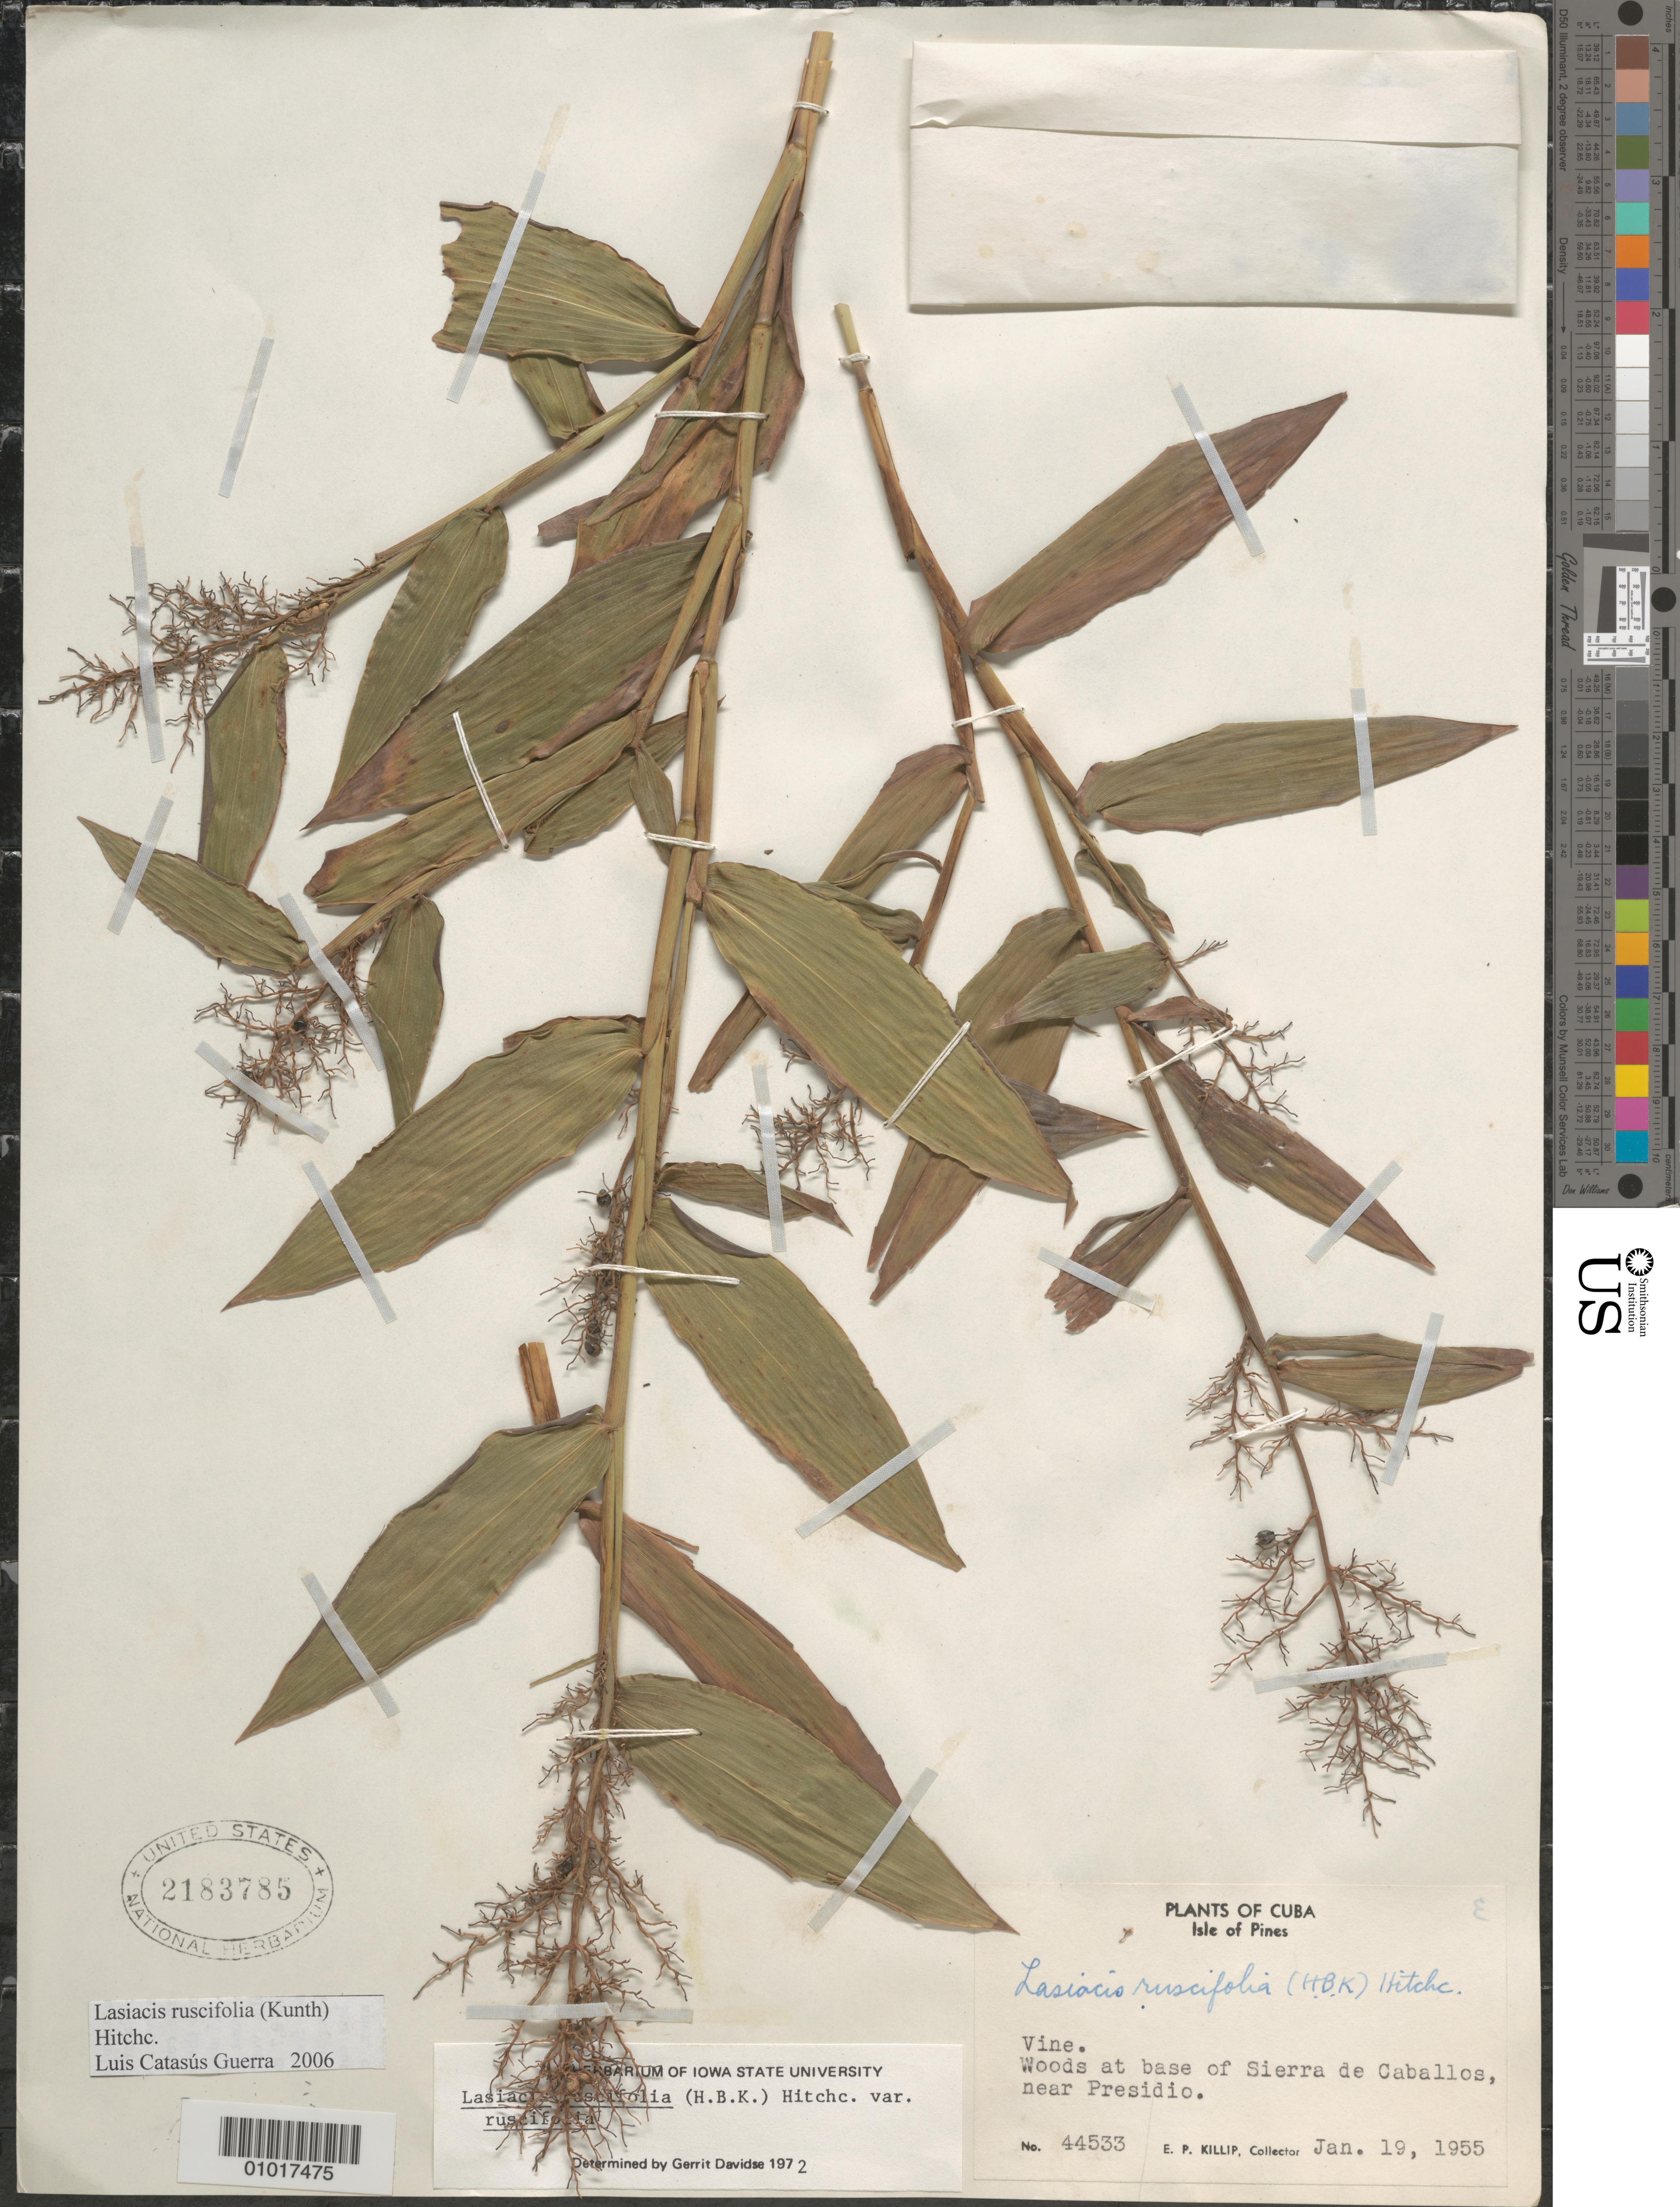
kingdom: Plantae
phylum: Tracheophyta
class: Liliopsida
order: Poales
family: Poaceae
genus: Lasiacis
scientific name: Lasiacis ruscifolia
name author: (Kunth) Hitchc.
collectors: E. P. Killip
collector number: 44533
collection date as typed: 19 Jan 1955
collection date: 1955-01-19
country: Cuba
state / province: Isla de la Juventud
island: Isla de la Juventud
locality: base of Sierra de Caballos, near Presidio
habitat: woods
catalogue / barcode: US 2183785